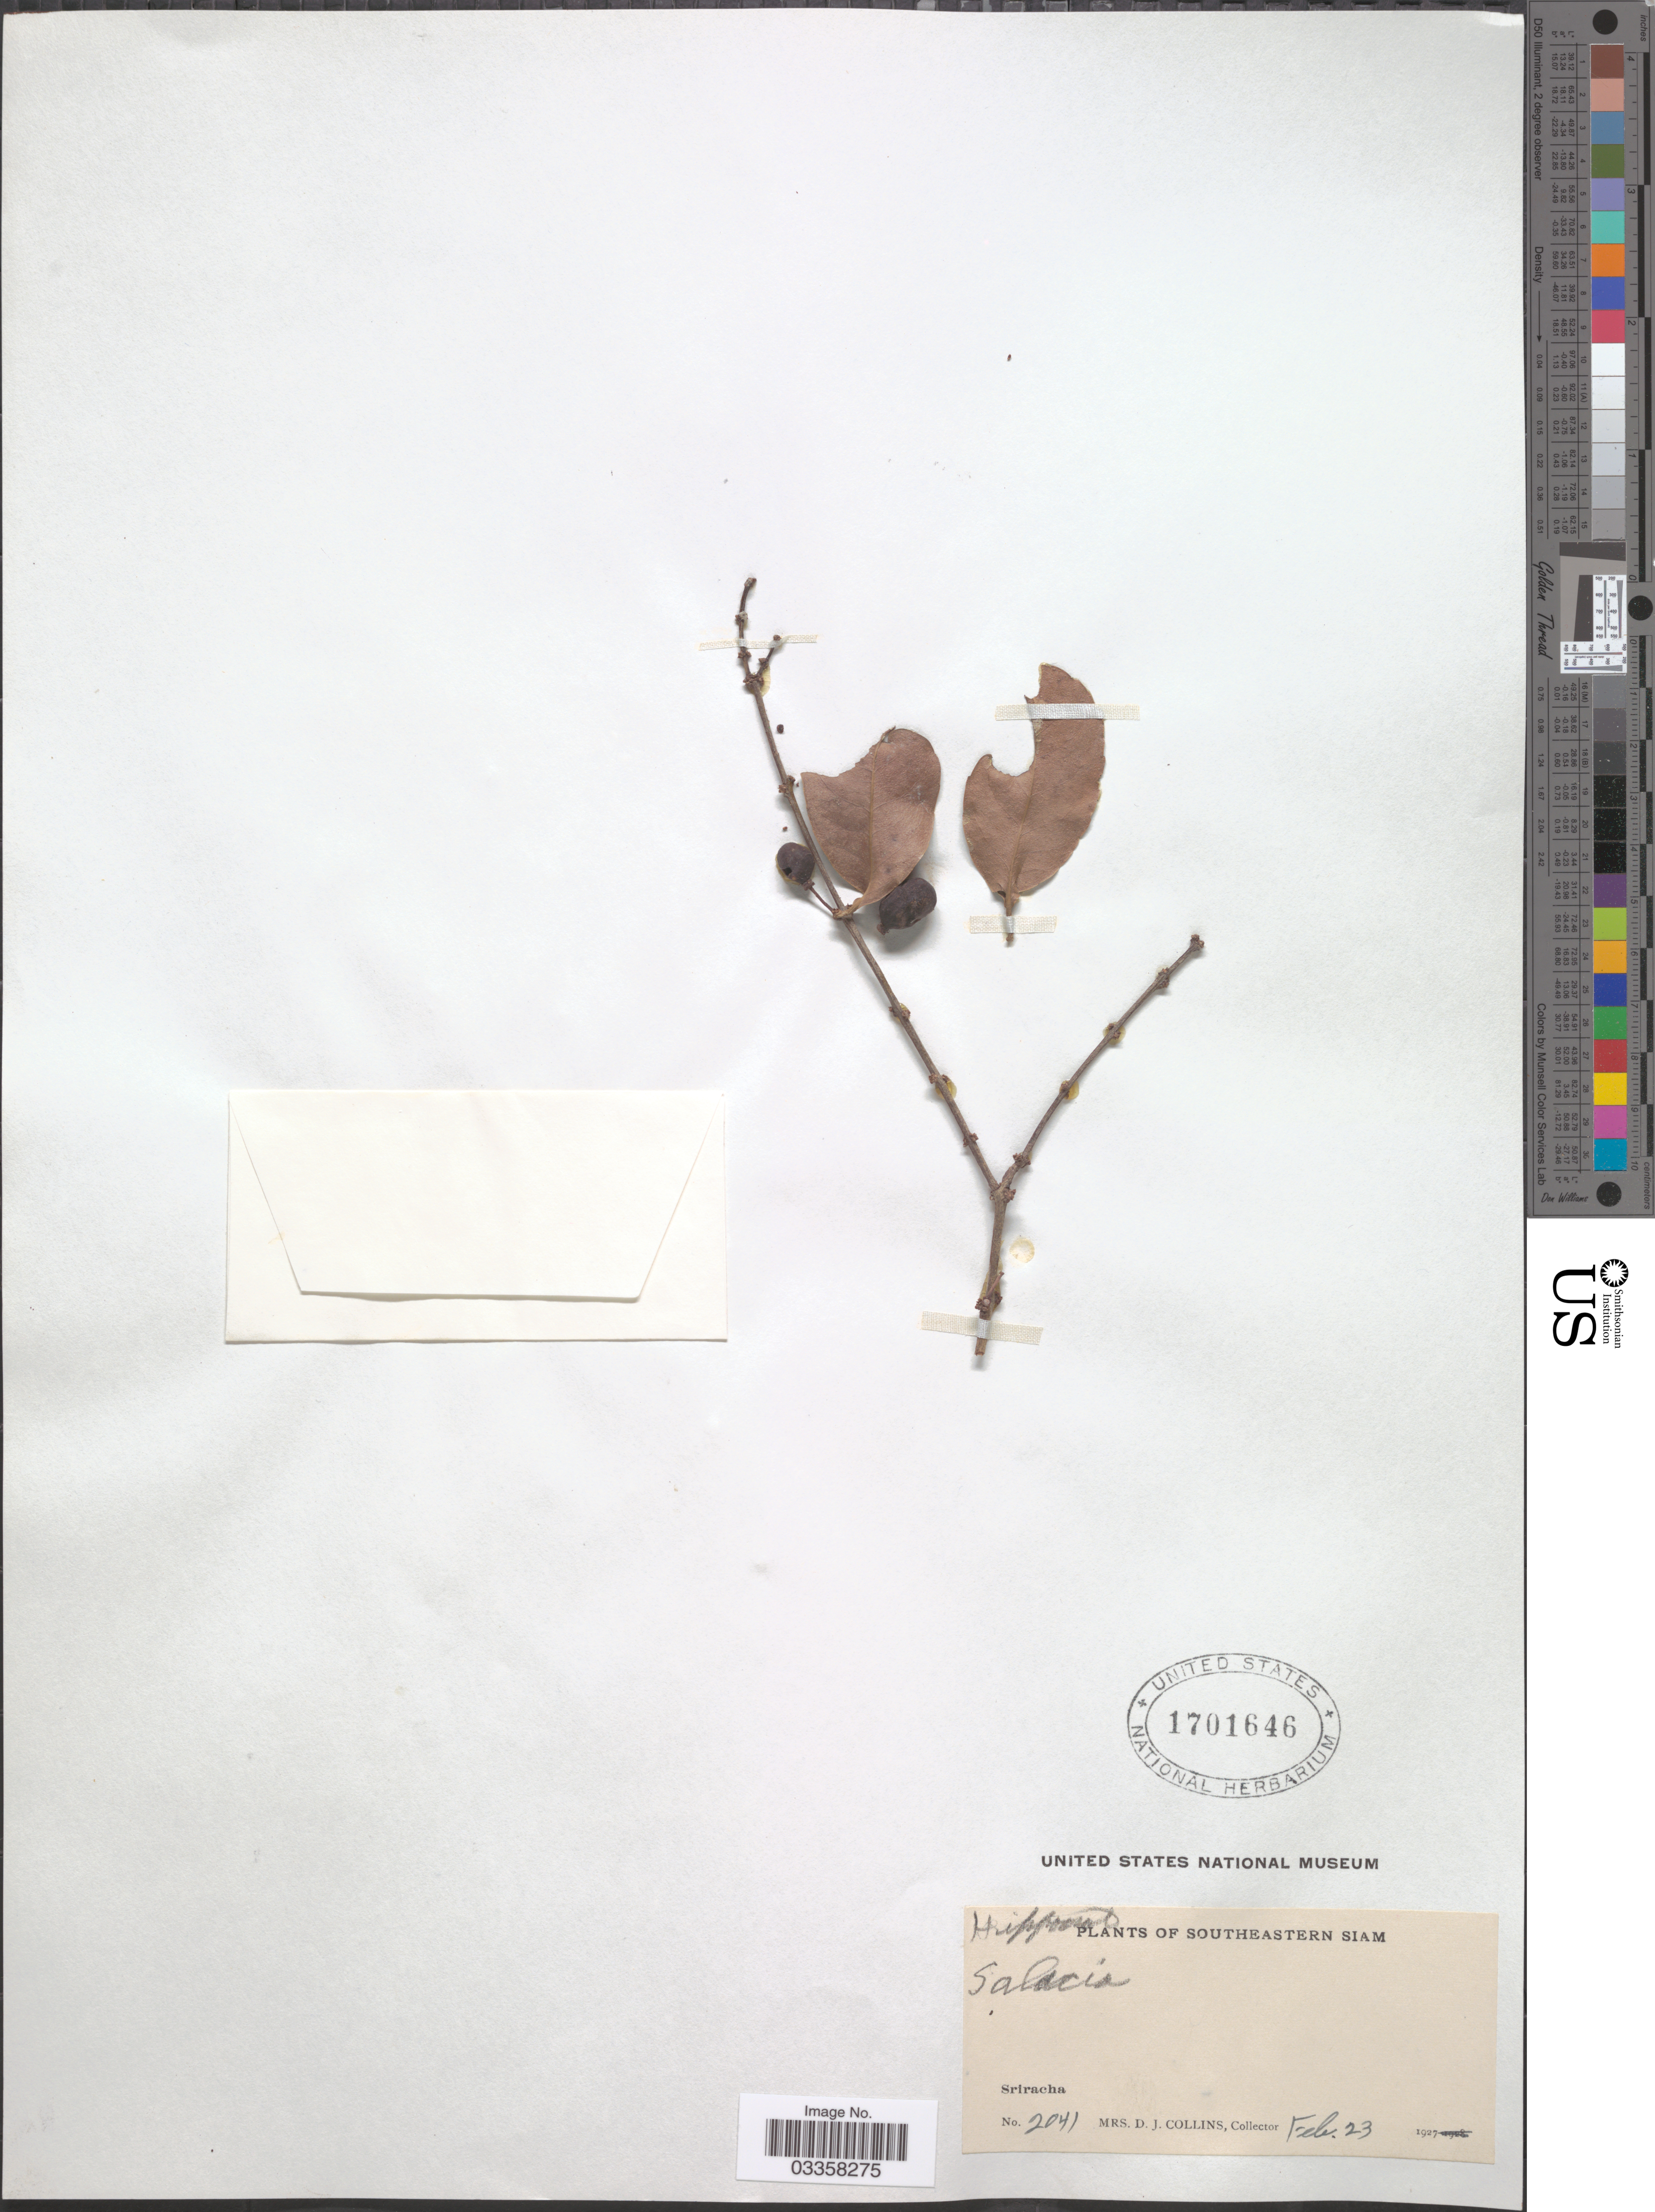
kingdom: Plantae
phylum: Tracheophyta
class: Magnoliopsida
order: Celastrales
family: Celastraceae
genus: Salacia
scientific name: Salacia sp.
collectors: Mrs. D. J. Collins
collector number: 2041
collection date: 1927-02-23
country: Thailand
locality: Southeastern Siam. Sriracha.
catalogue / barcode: US 1701646